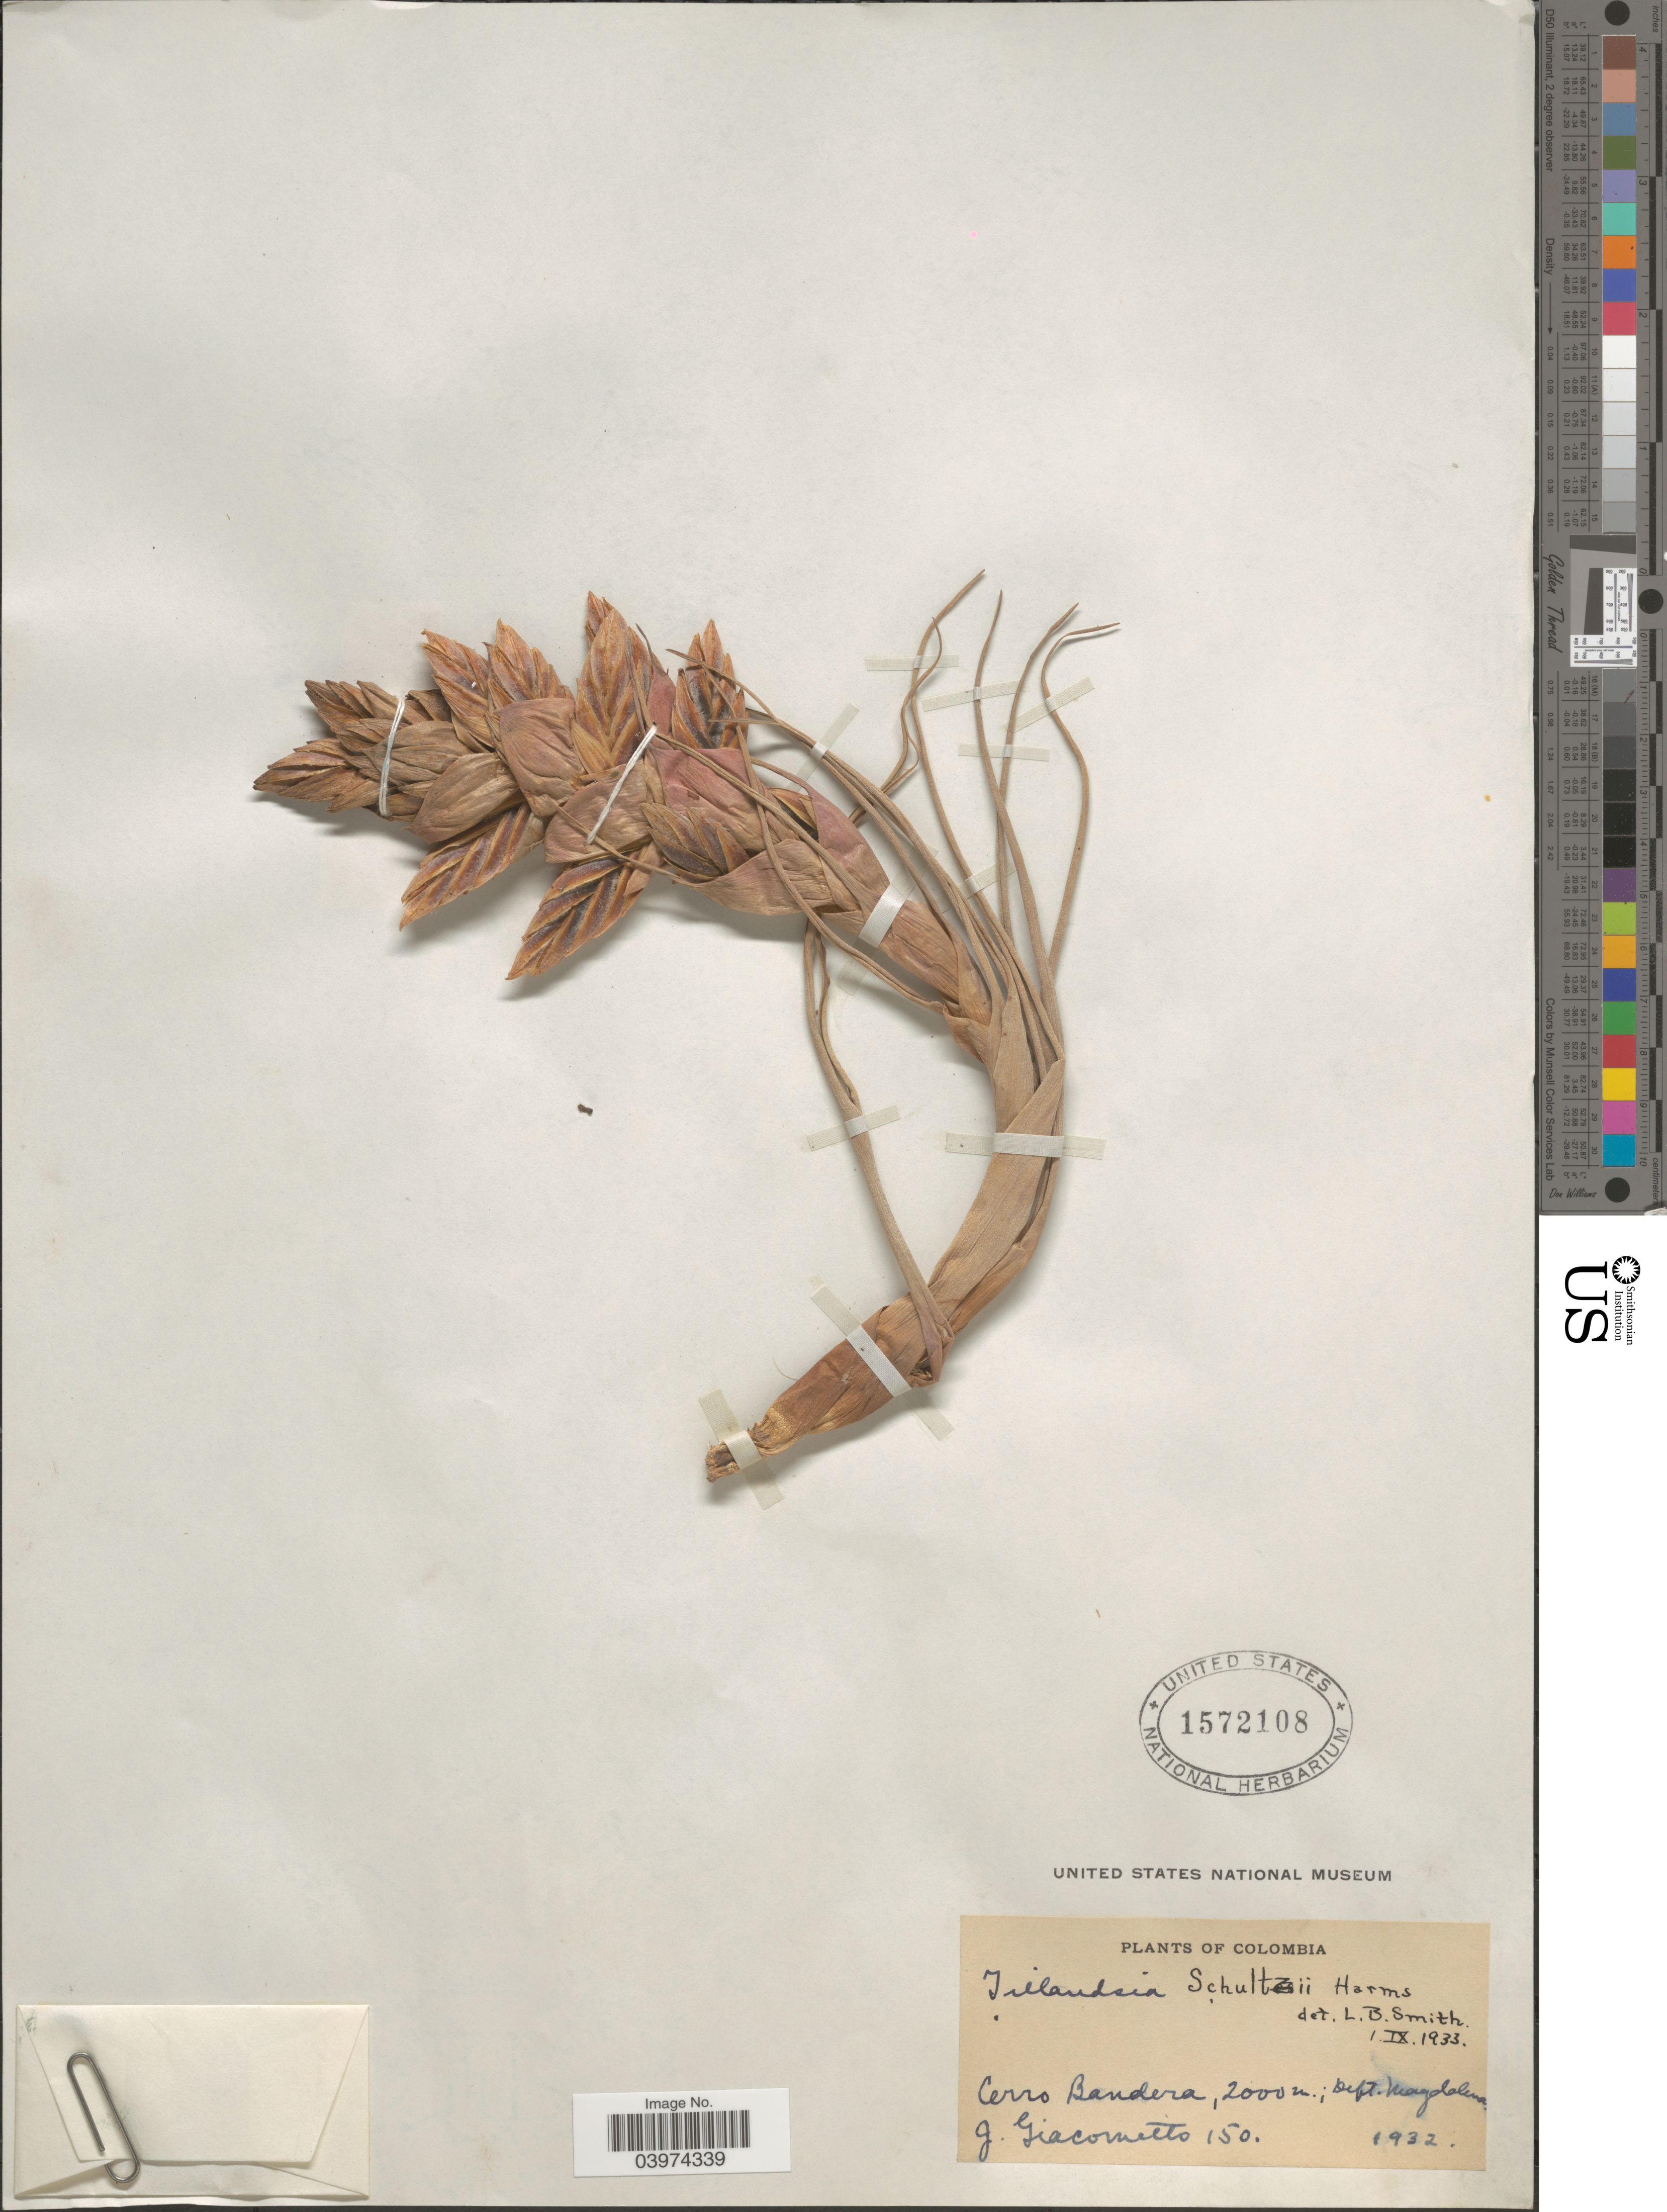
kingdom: Plantae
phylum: Tracheophyta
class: Liliopsida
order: Poales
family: Bromeliaceae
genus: Tillandsia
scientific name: Tillandsia schultzei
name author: Harms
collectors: J. Giacometto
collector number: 150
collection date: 1932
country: Colombia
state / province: Magdalena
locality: Cerro Bandera, Dept. Magdalena.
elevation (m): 2000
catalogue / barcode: US 1572108